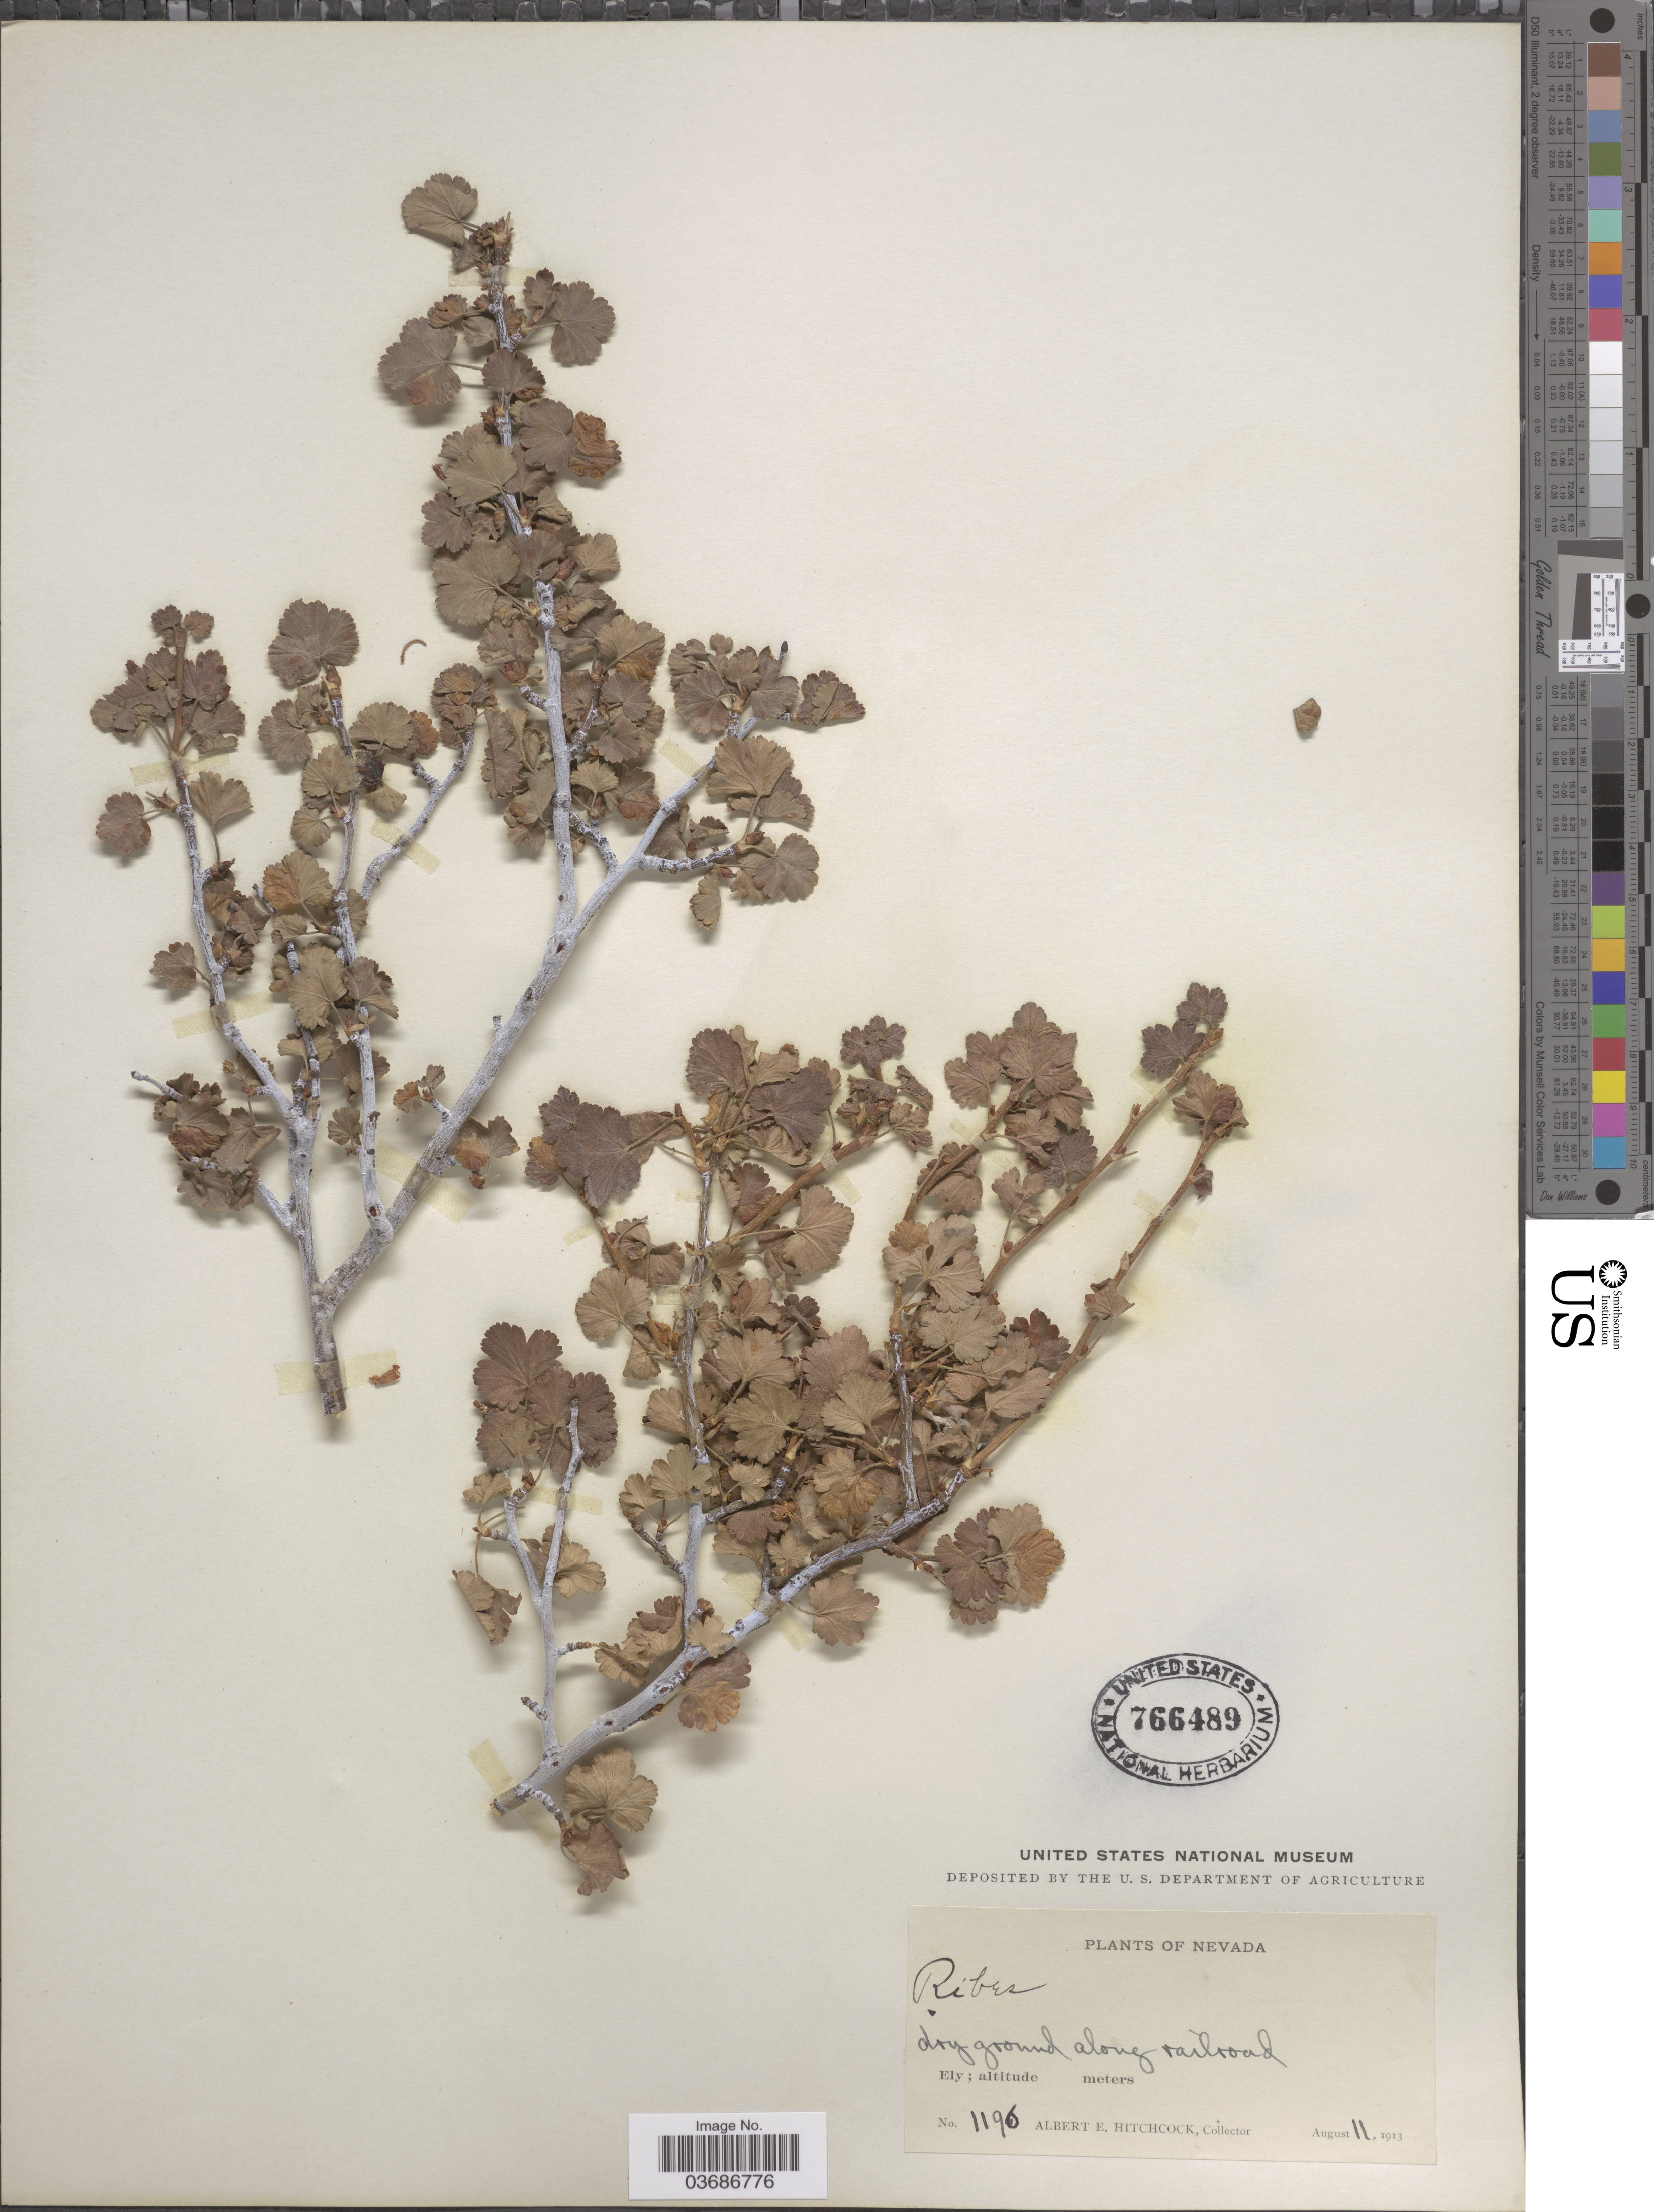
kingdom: Plantae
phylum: Tracheophyta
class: Magnoliopsida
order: Saxifragales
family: Grossulariaceae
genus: Ribes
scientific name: Ribes cereum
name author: Douglas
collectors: A. Hitchcock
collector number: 1196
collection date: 1913-08-11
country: United States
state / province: Nevada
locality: Ely. Dry ground along railroad.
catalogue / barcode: US 766489